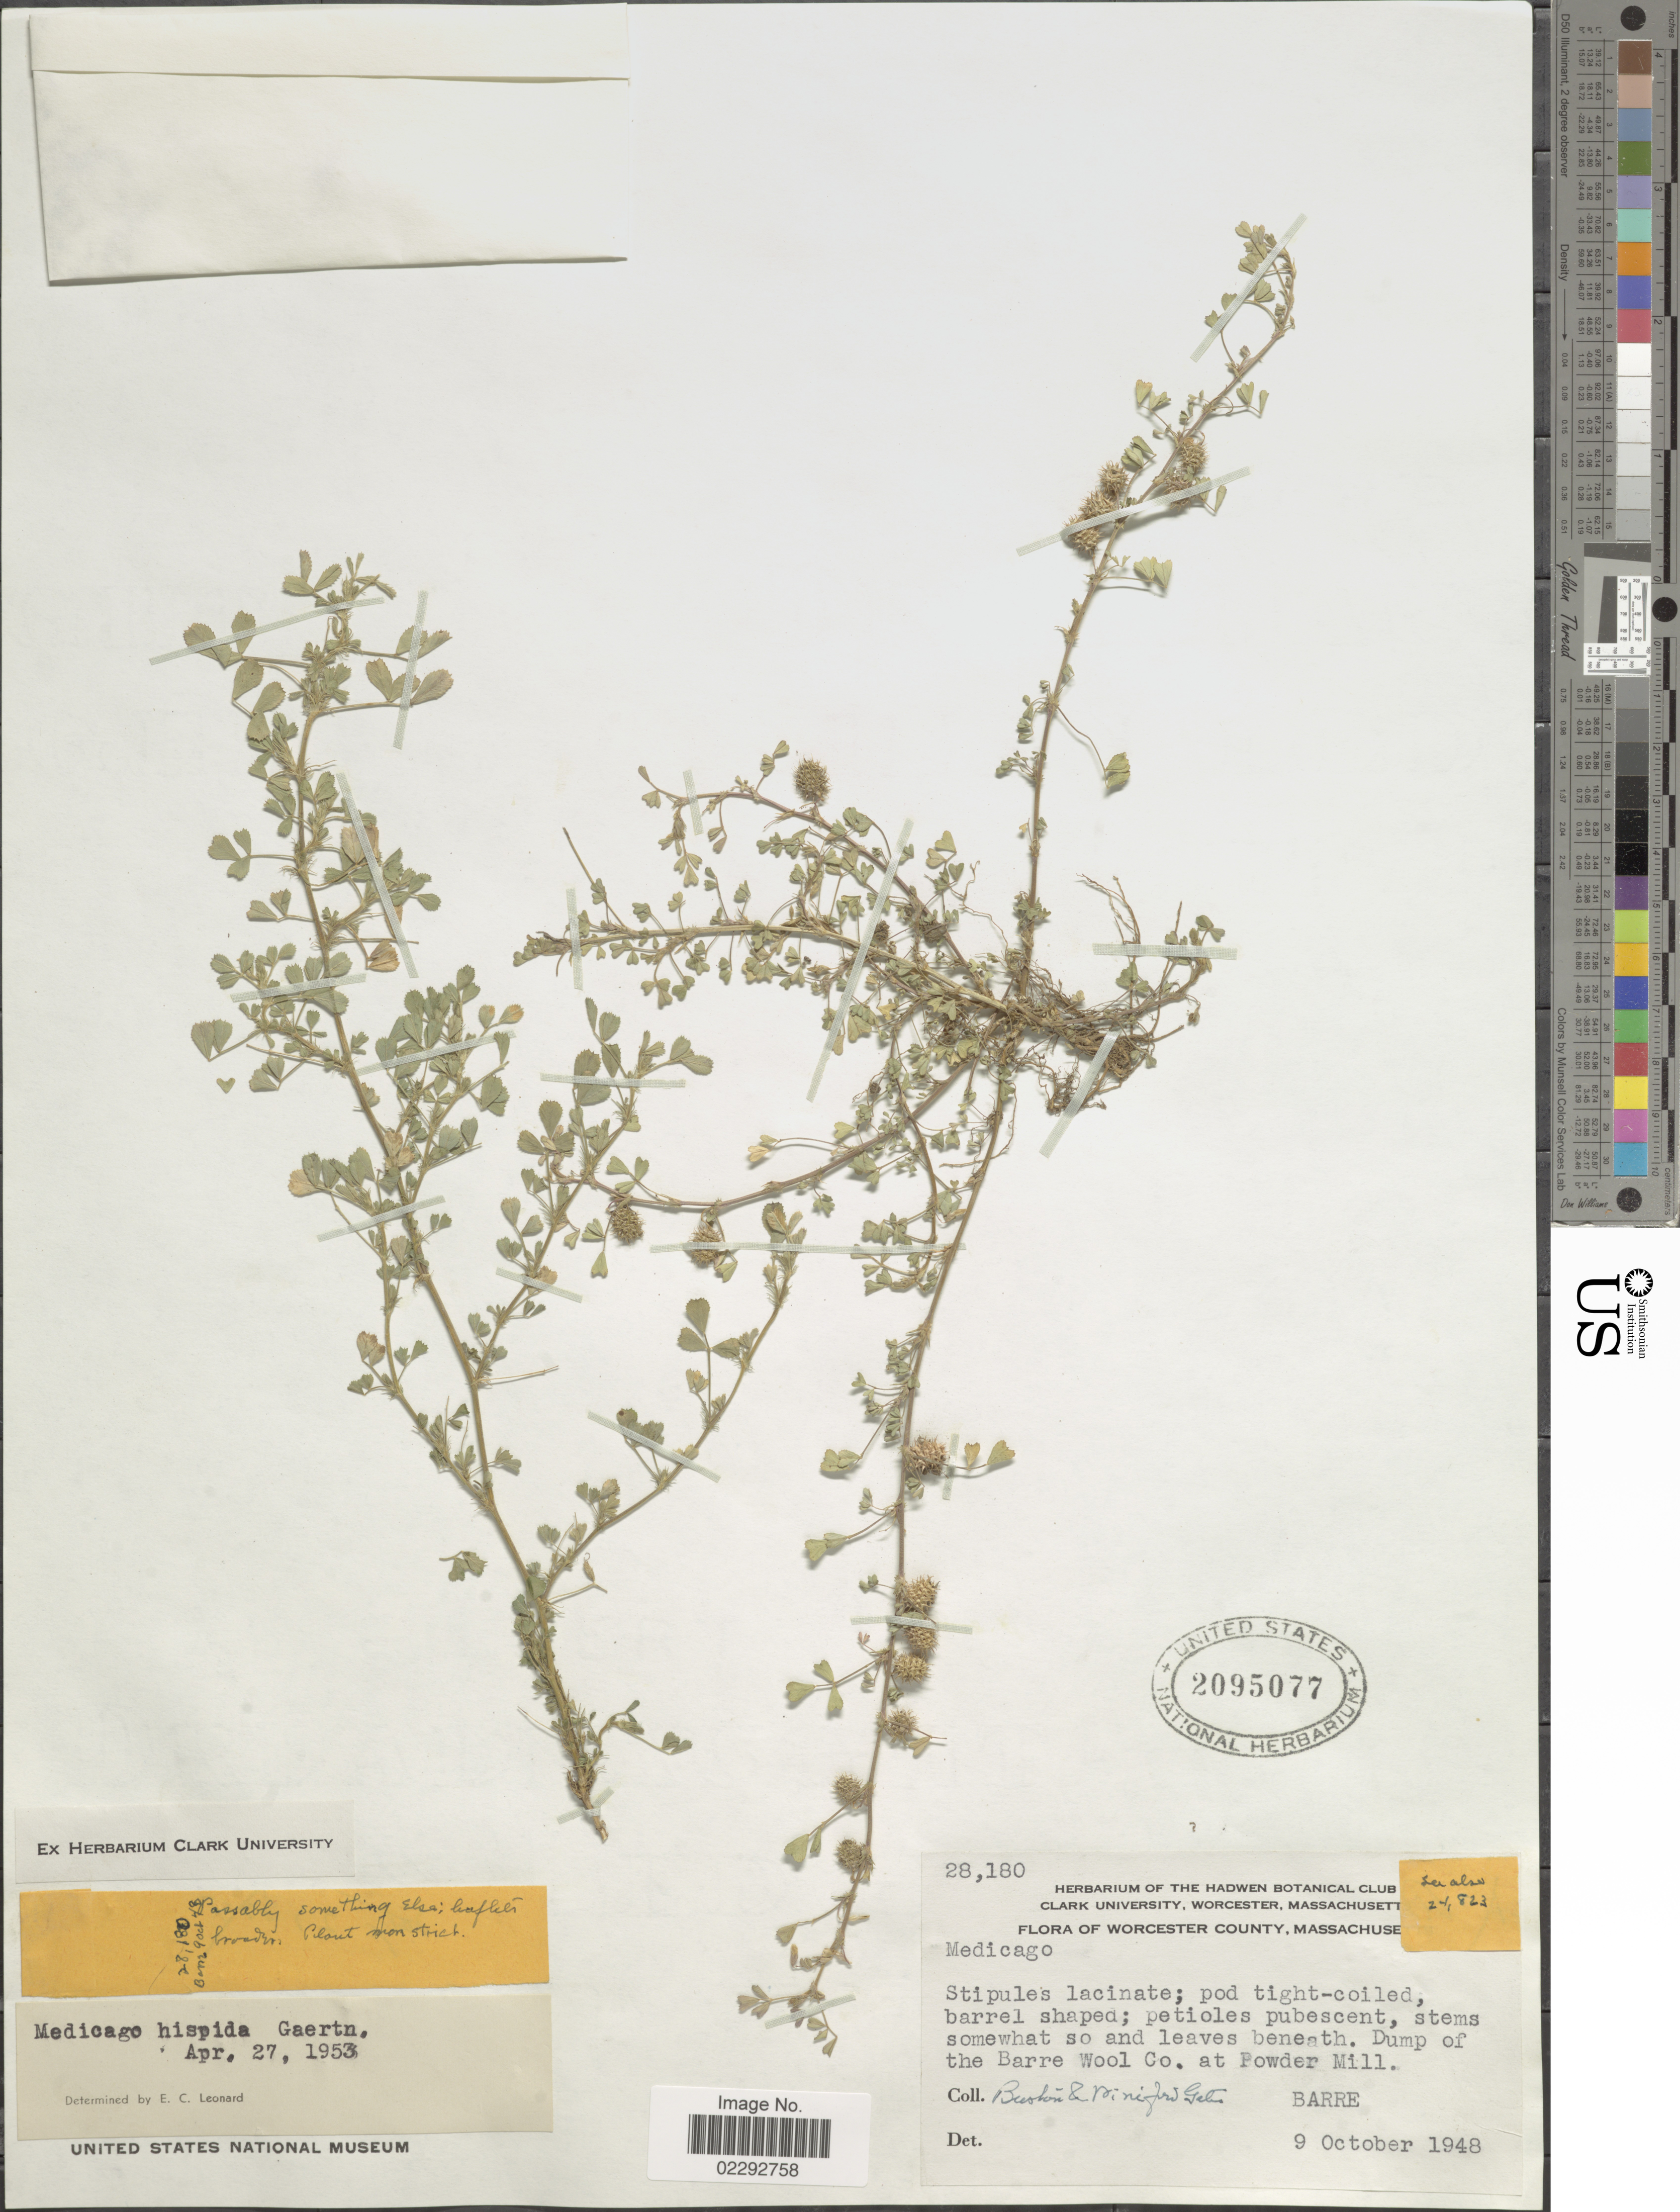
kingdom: Plantae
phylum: Tracheophyta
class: Magnoliopsida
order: Fabales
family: Fabaceae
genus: Medicago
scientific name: Medicago hispida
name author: Gaertn.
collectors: Buston & Piniford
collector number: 28180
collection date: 1948-10-09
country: United States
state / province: Massachusetts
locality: Worcester County. Dump of Barre Wool Co. at Powder Mill. Barre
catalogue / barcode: US 2095077